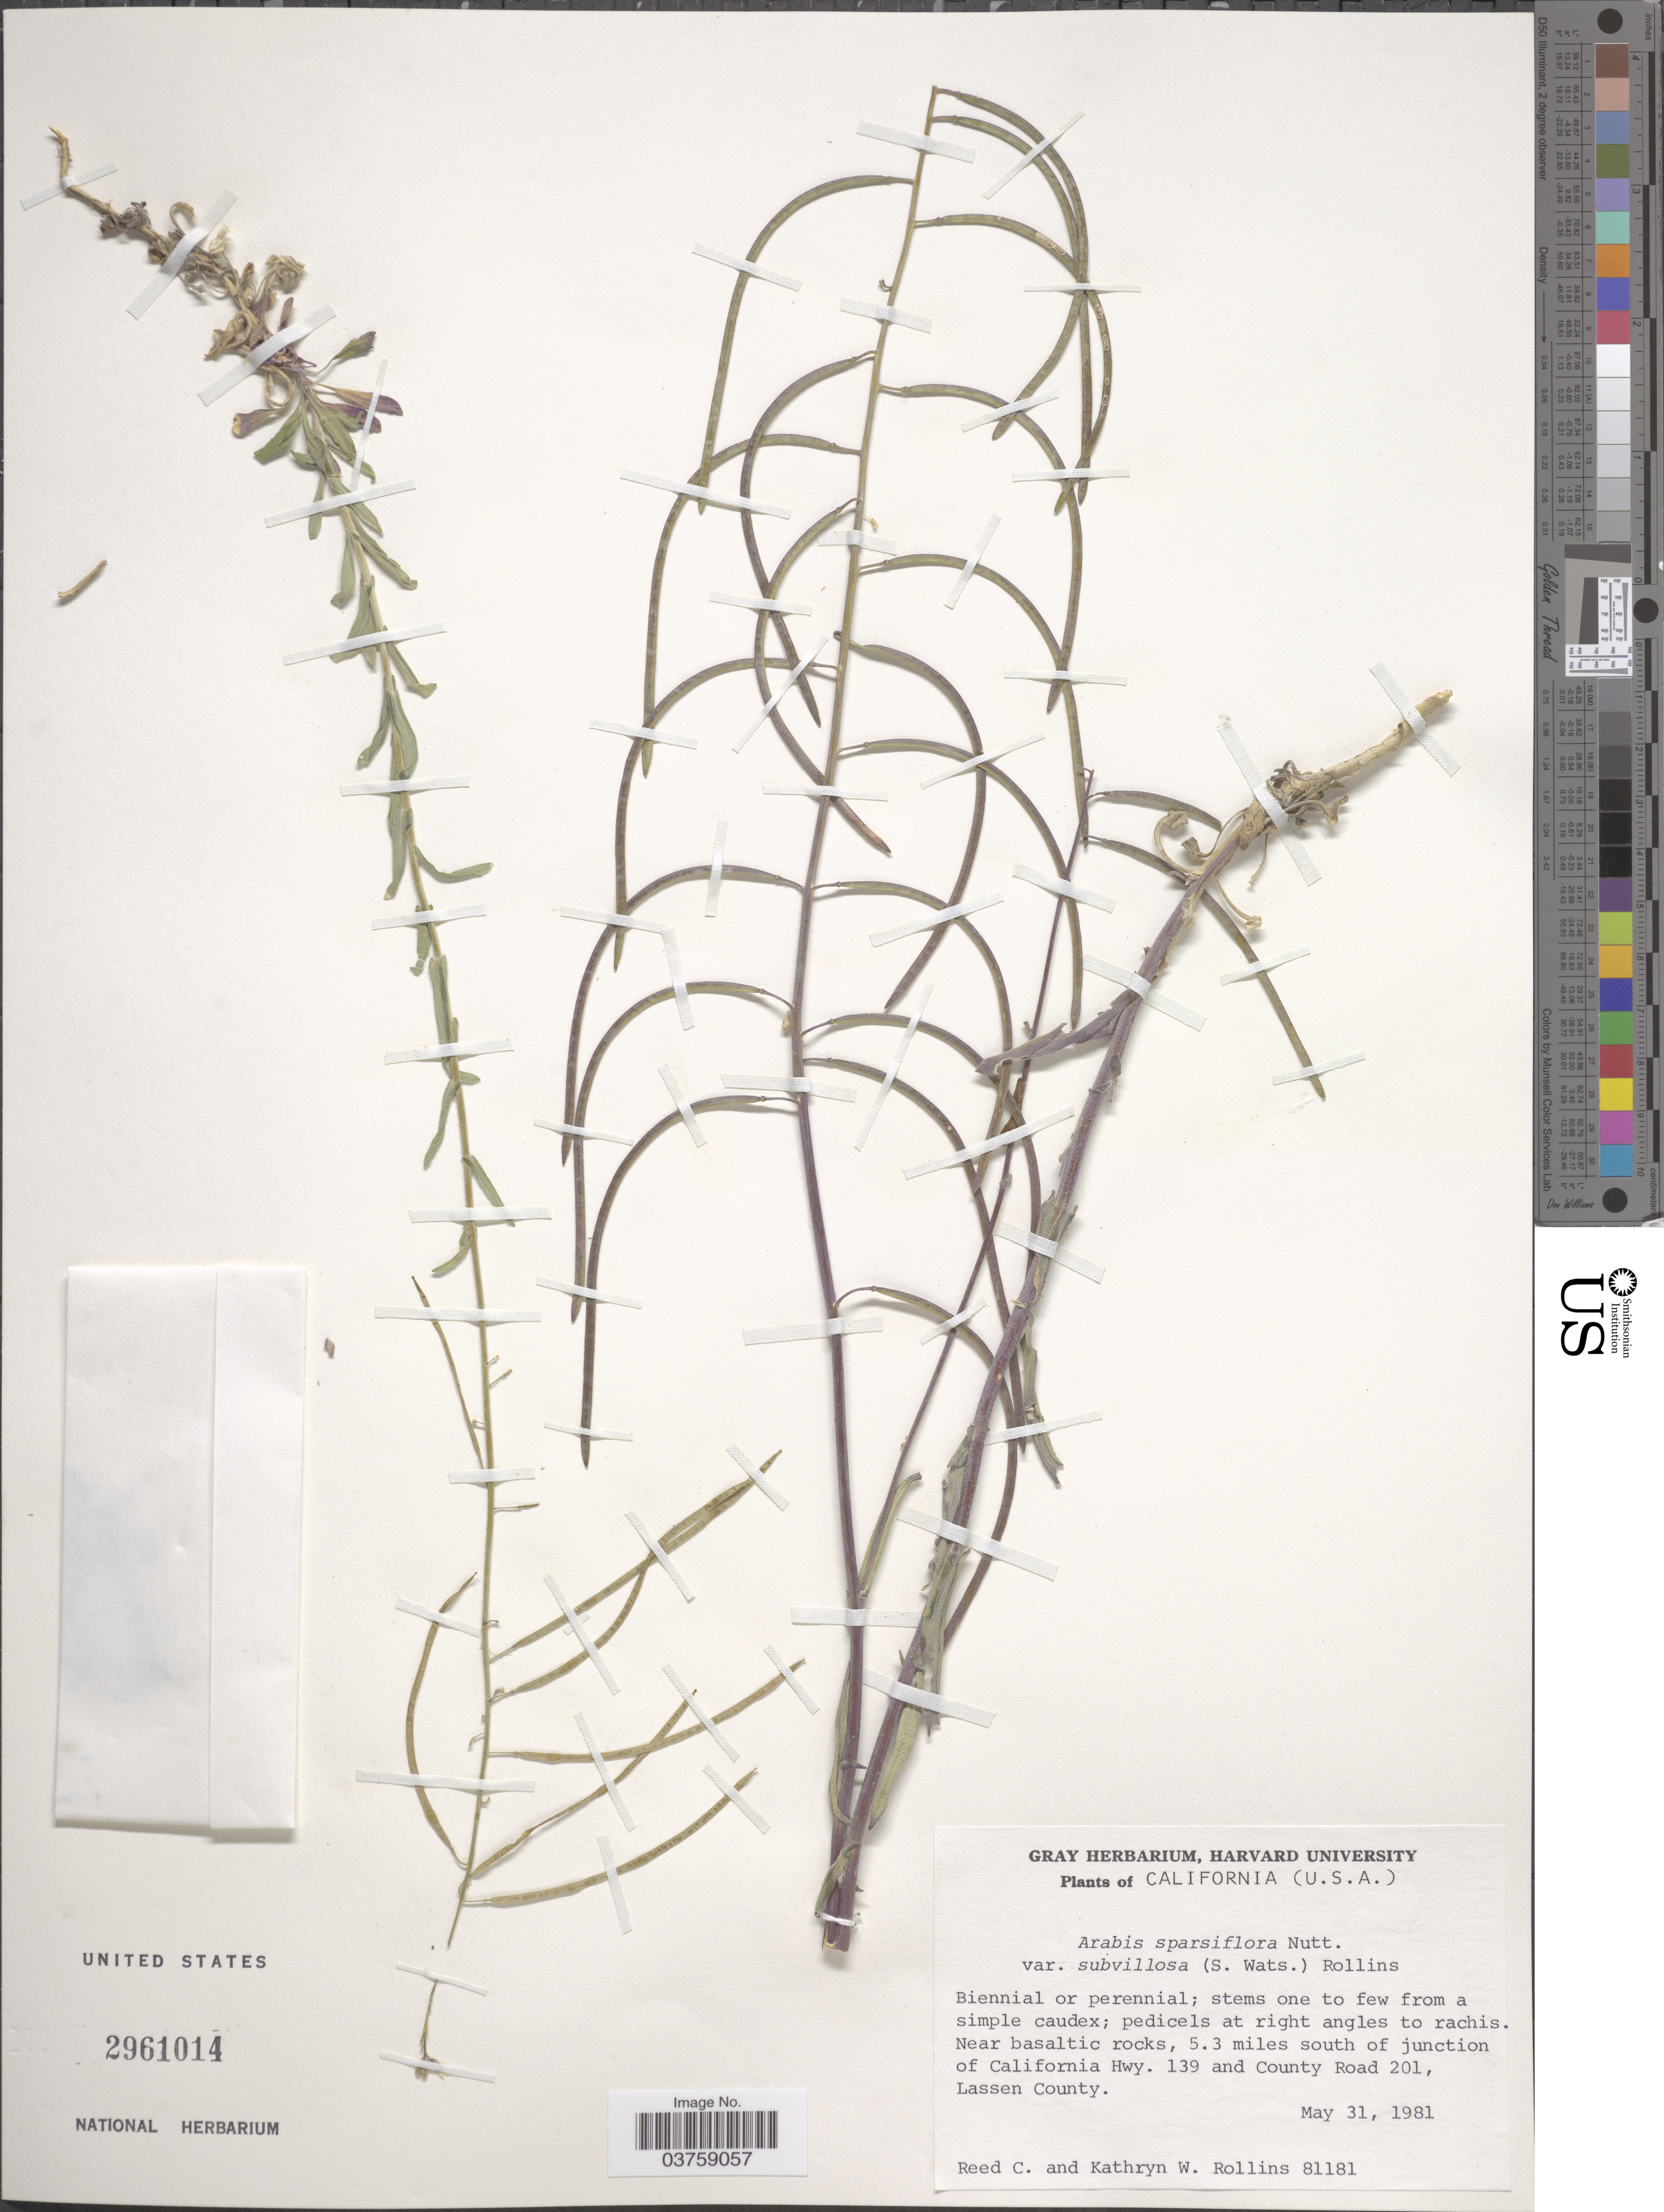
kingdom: Plantae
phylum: Tracheophyta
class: Magnoliopsida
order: Brassicales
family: Brassicaceae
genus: Arabis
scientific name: Arabis sparsiflora var. subvillosa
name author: (S. Watson) Rollins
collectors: R. C. Rollins & K. W. Rollins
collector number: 81181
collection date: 1981-05-31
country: United States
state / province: California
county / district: Lassen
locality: Near basaltic rocks, 5.3 miles south of junction of California Hwy. 139 and County Road 201, Lassen County.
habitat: near basaltic rocks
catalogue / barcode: US 2961014